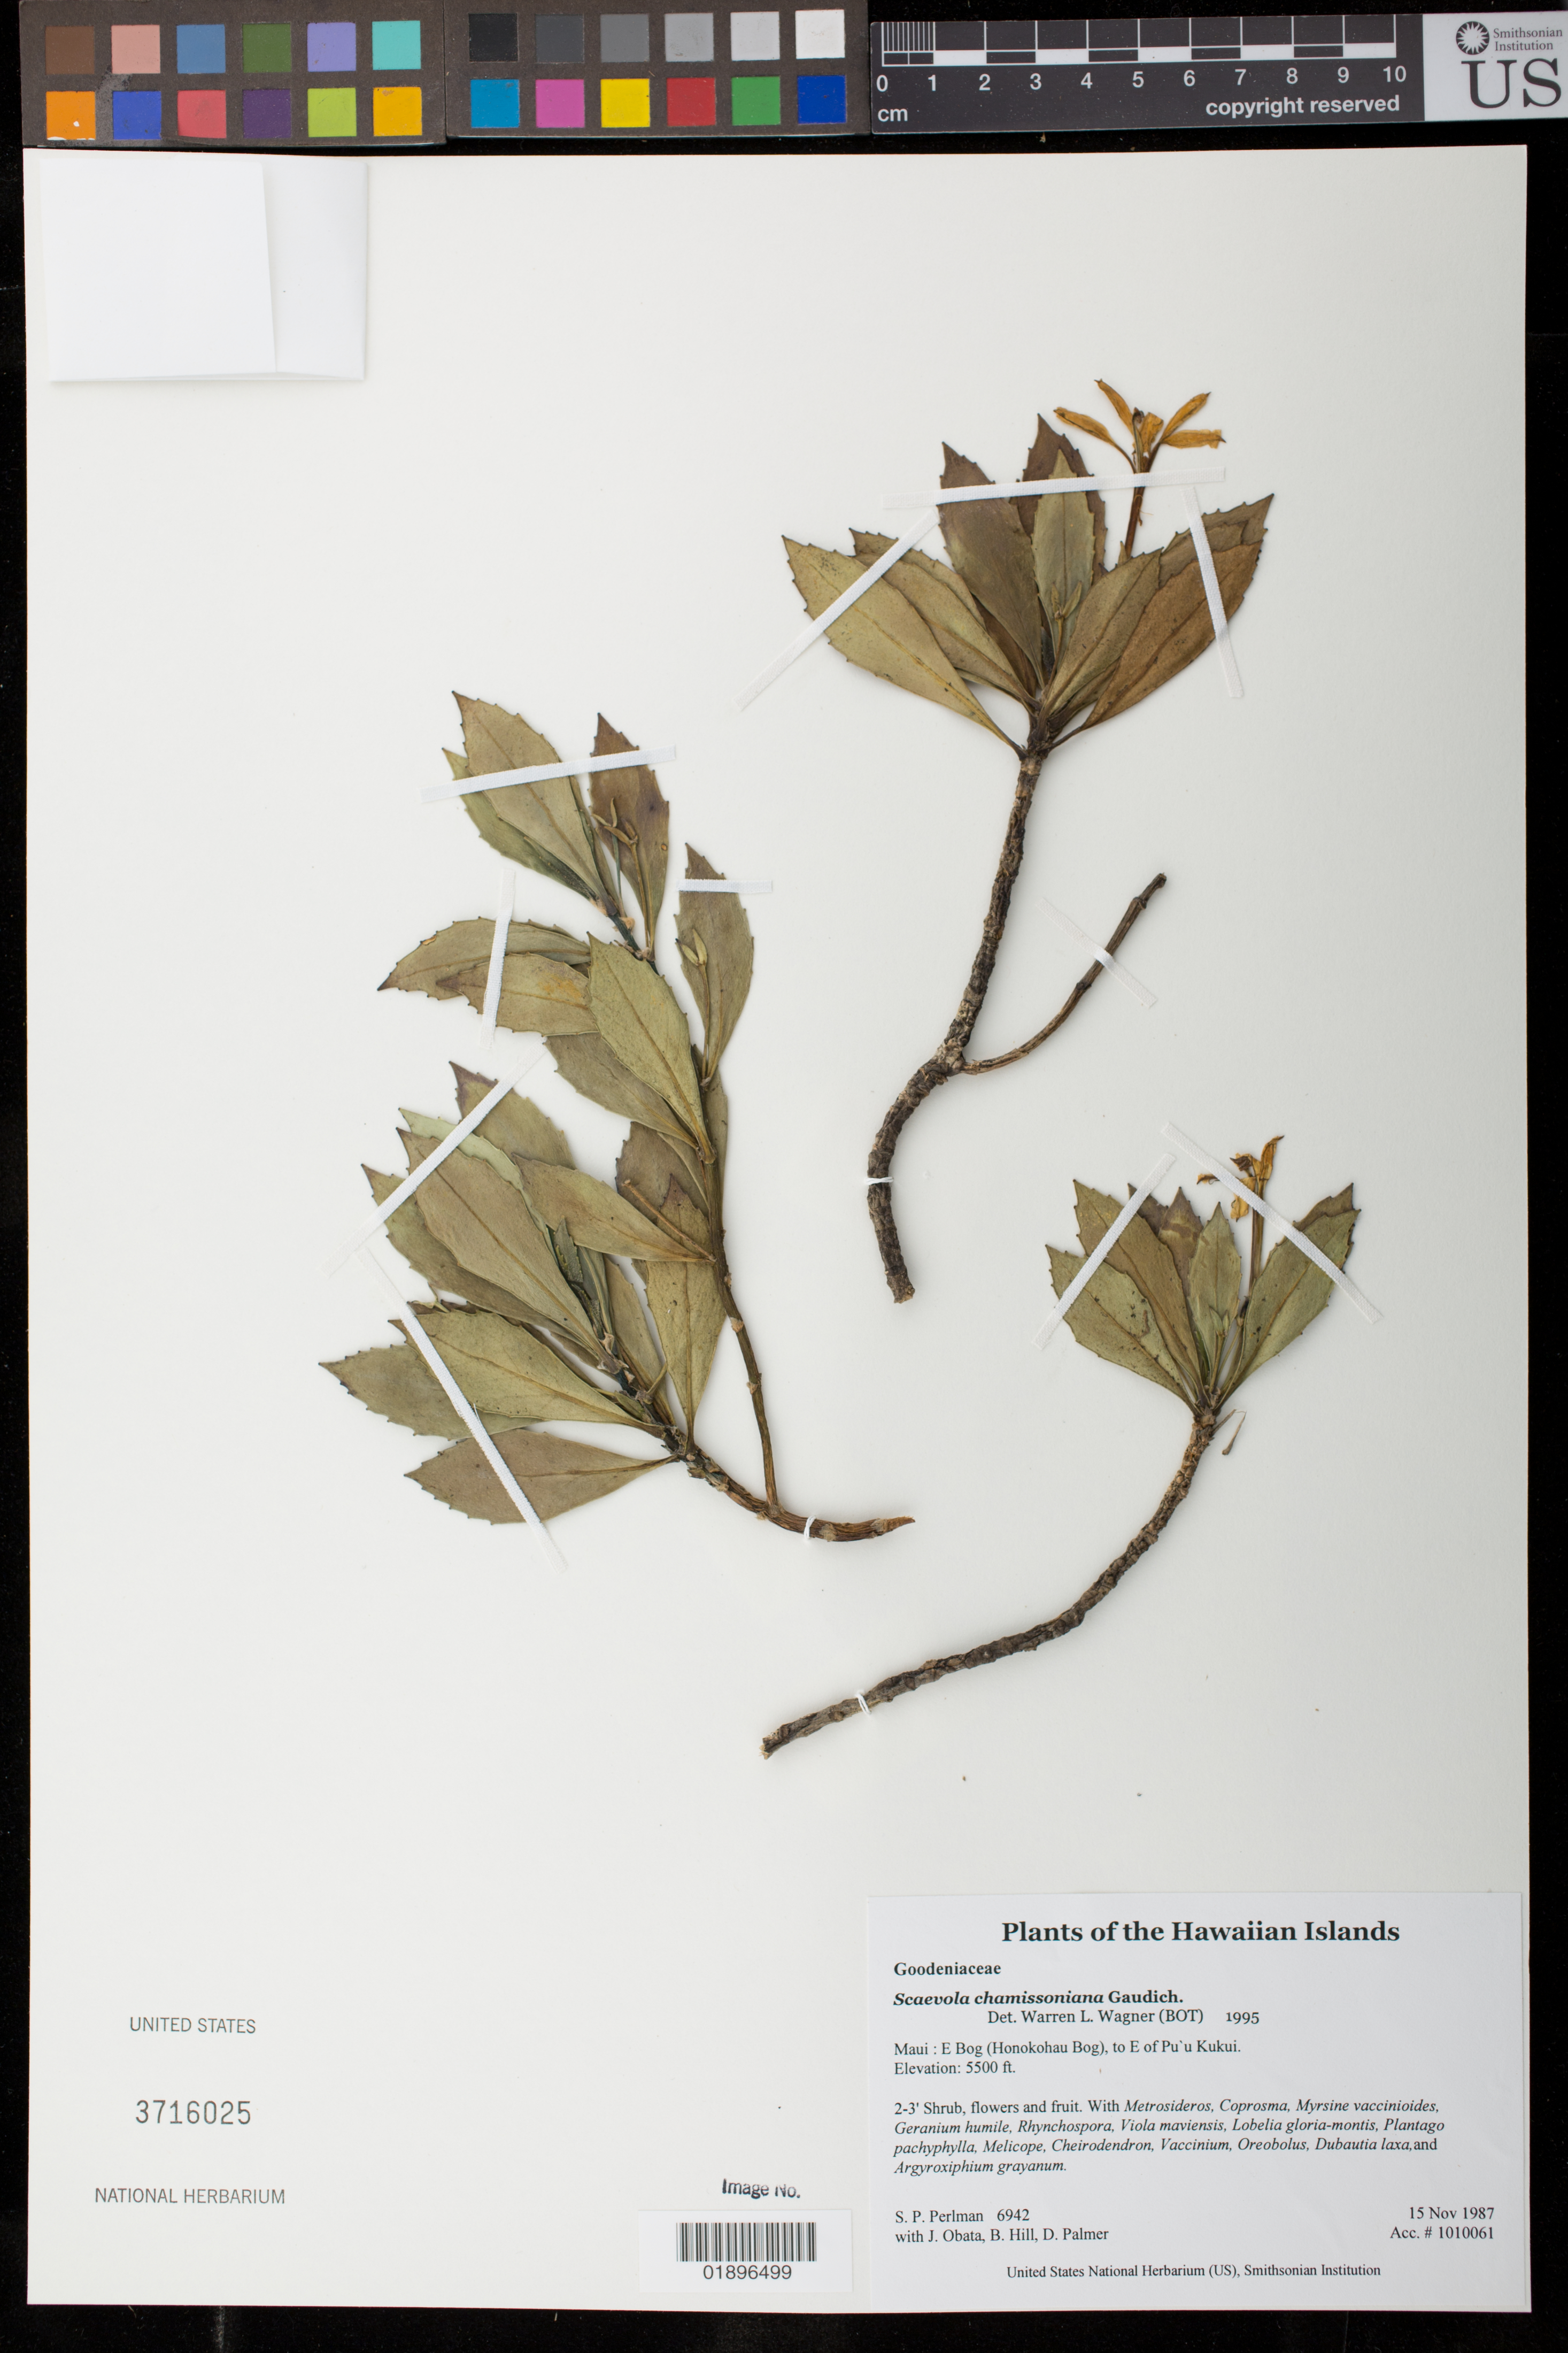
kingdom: Plantae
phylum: Tracheophyta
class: Magnoliopsida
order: Asterales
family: Goodeniaceae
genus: Scaevola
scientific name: Scaevola chamissoniana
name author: Gaudich.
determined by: Wagner, W. L., (BOT), Smithsonian Institution - National Museum of Natural History (UNITED STATES)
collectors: S. P. Perlman, J. Obata, B. Hill & D. Palmer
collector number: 6942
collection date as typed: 15 Nov 1987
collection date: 1987-11-15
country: United States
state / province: Hawaii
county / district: Maui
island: Maui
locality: E Bog (Honokohau Bog), to E of Puu Kukui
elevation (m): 1676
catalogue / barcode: US 3716025